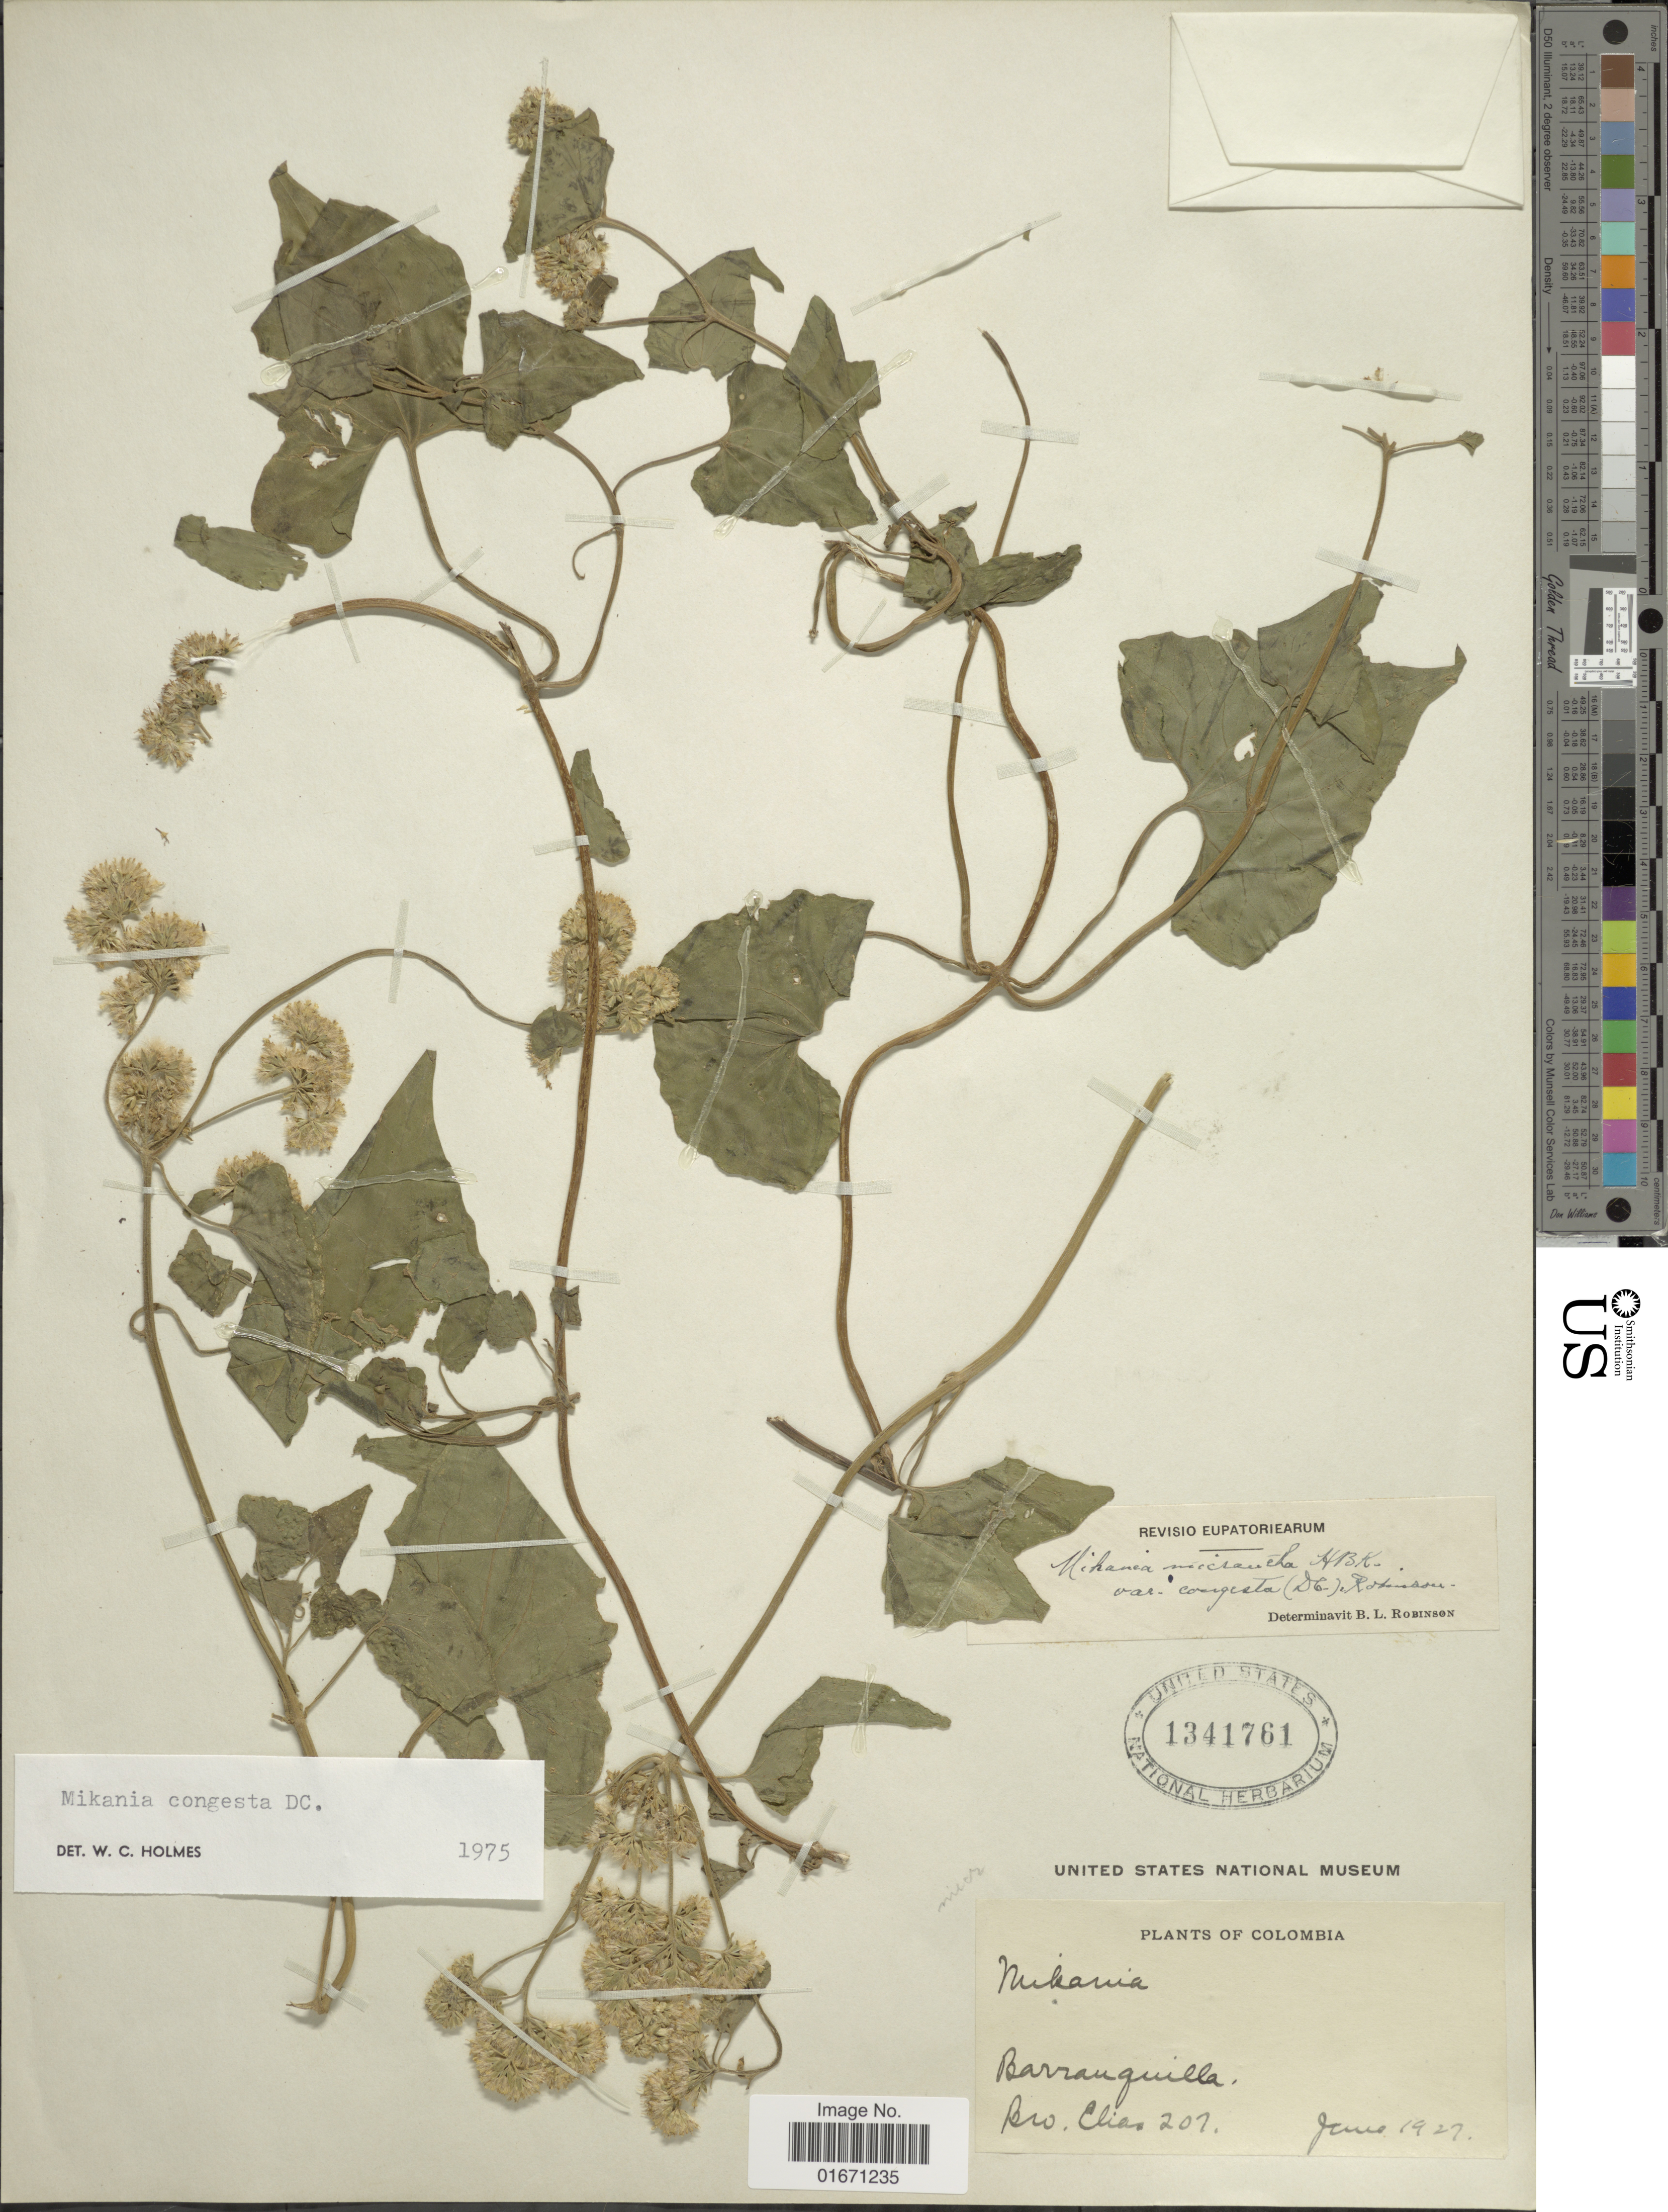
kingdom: Plantae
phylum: Tracheophyta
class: Magnoliopsida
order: Asterales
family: Asteraceae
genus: Mikania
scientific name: Mikania congesta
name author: DC.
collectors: Bro. Elias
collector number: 207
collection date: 1927-06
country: Colombia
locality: Barranquilla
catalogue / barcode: US 1341761